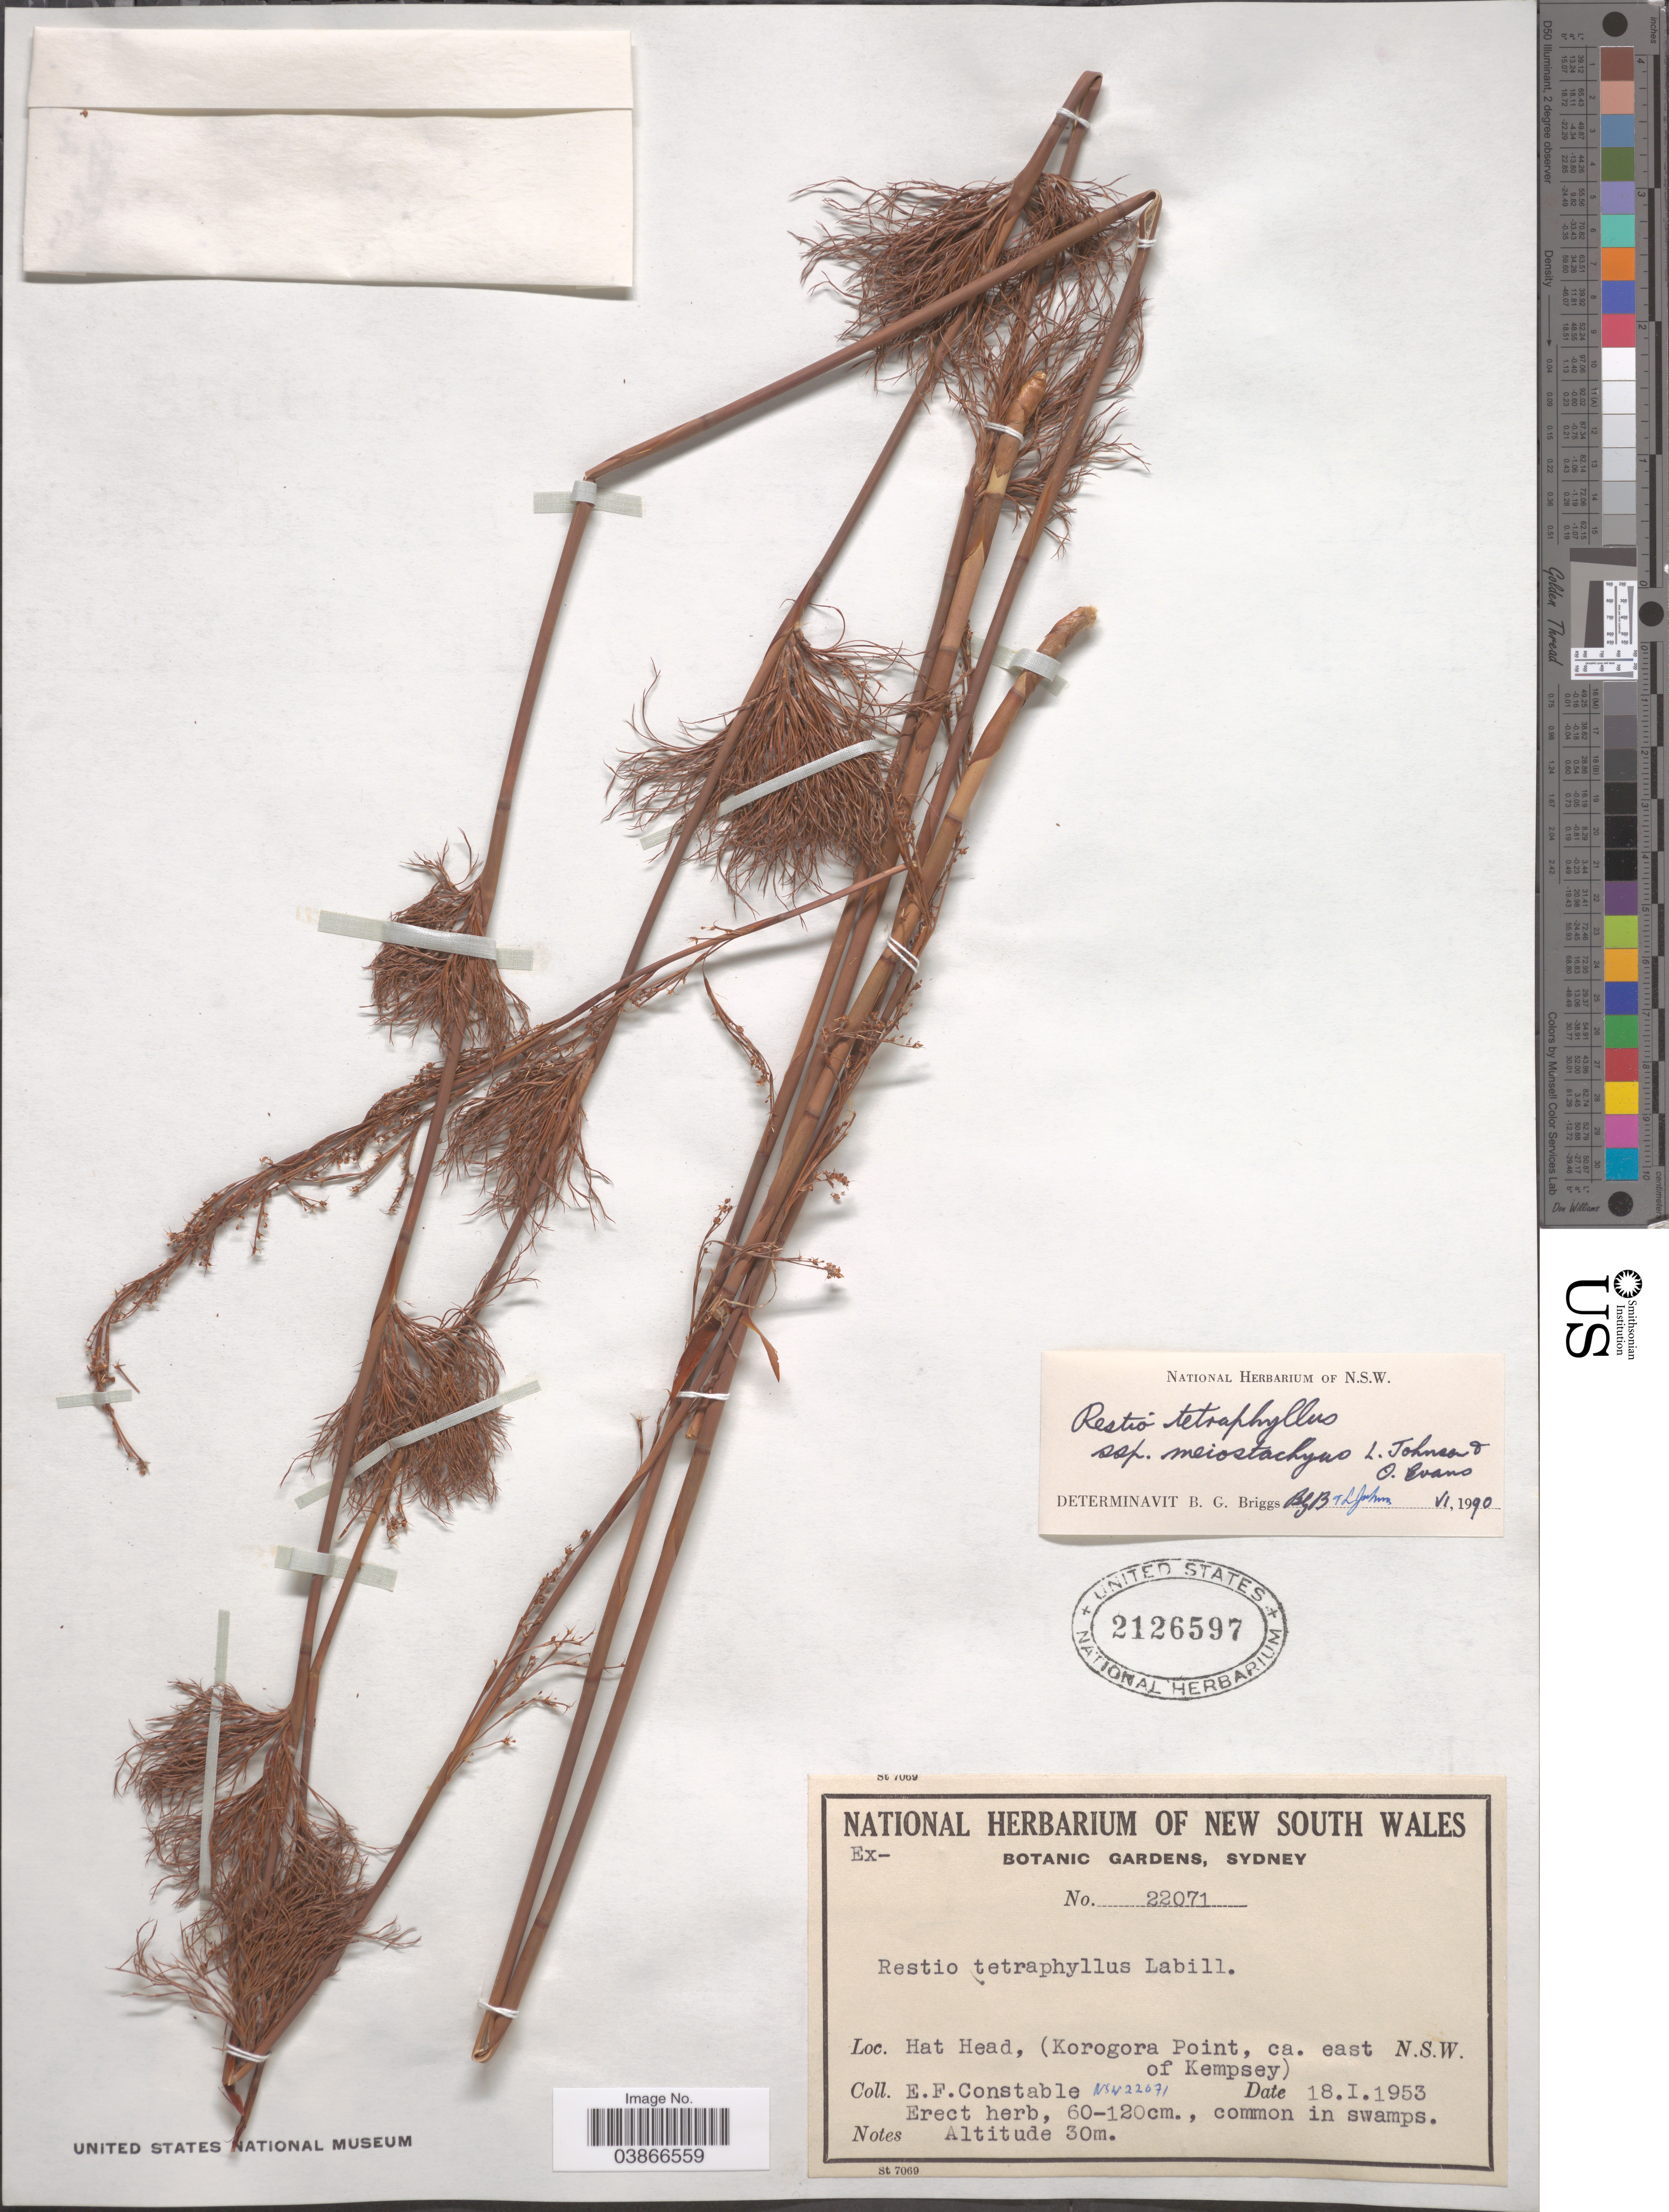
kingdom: Plantae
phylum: Tracheophyta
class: Liliopsida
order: Poales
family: Restionaceae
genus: Baloskion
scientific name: Baloskion tetraphyllum subsp. meiostachyum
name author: (L.A.S. Johnson & O.D. Evans) B.G. Briggs & L.A.S. Johnson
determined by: Strong, Mark T., (BOT), Smithsonian Institution - National Museum of Natural History (UNITED STATES)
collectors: E. F. Constable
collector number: NSW 22071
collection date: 1953-01-18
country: Australia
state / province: New South Wales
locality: Hat Head, (Korogora Point, ca. east of Kempsey).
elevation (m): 30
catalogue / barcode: US 2126597